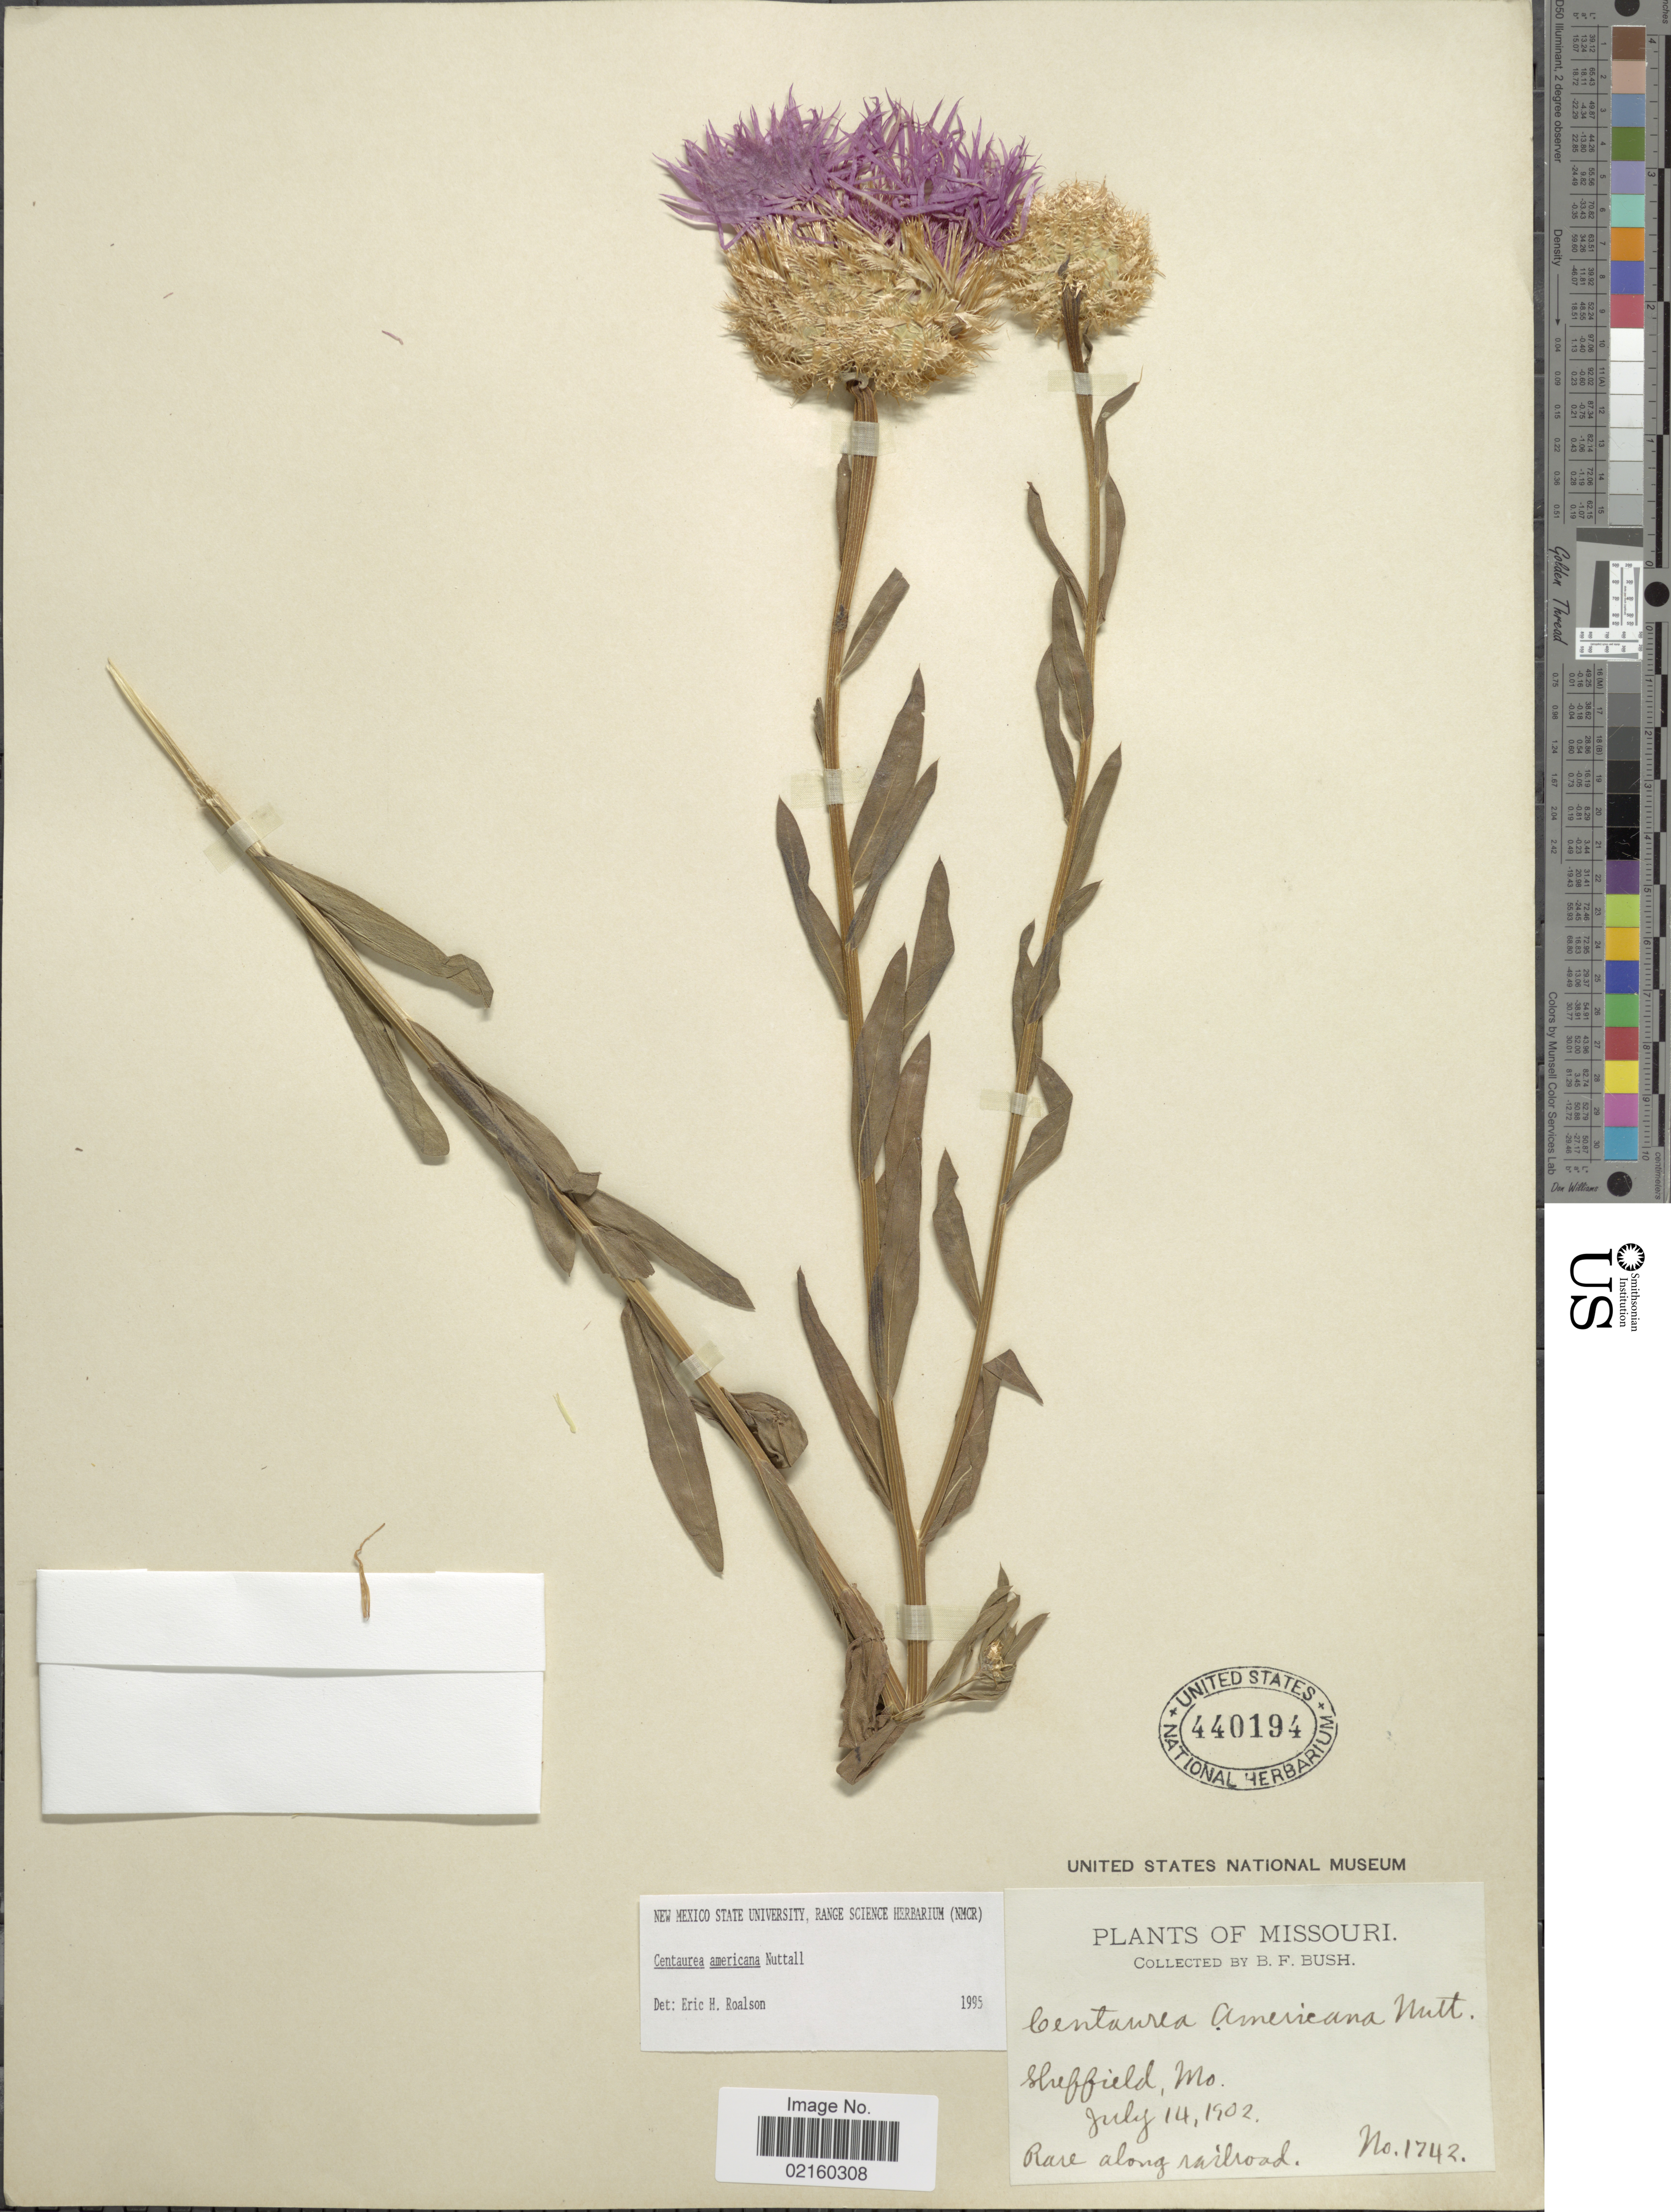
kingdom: Plantae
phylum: Tracheophyta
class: Magnoliopsida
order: Asterales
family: Asteraceae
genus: Plectocephalus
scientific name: Plectocephalus americanus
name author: (Nutt.) D. Don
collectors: B. F. Bush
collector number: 1742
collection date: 1902-07-14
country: United States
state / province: Missouri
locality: Sheffield, Mo.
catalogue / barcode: US 440194